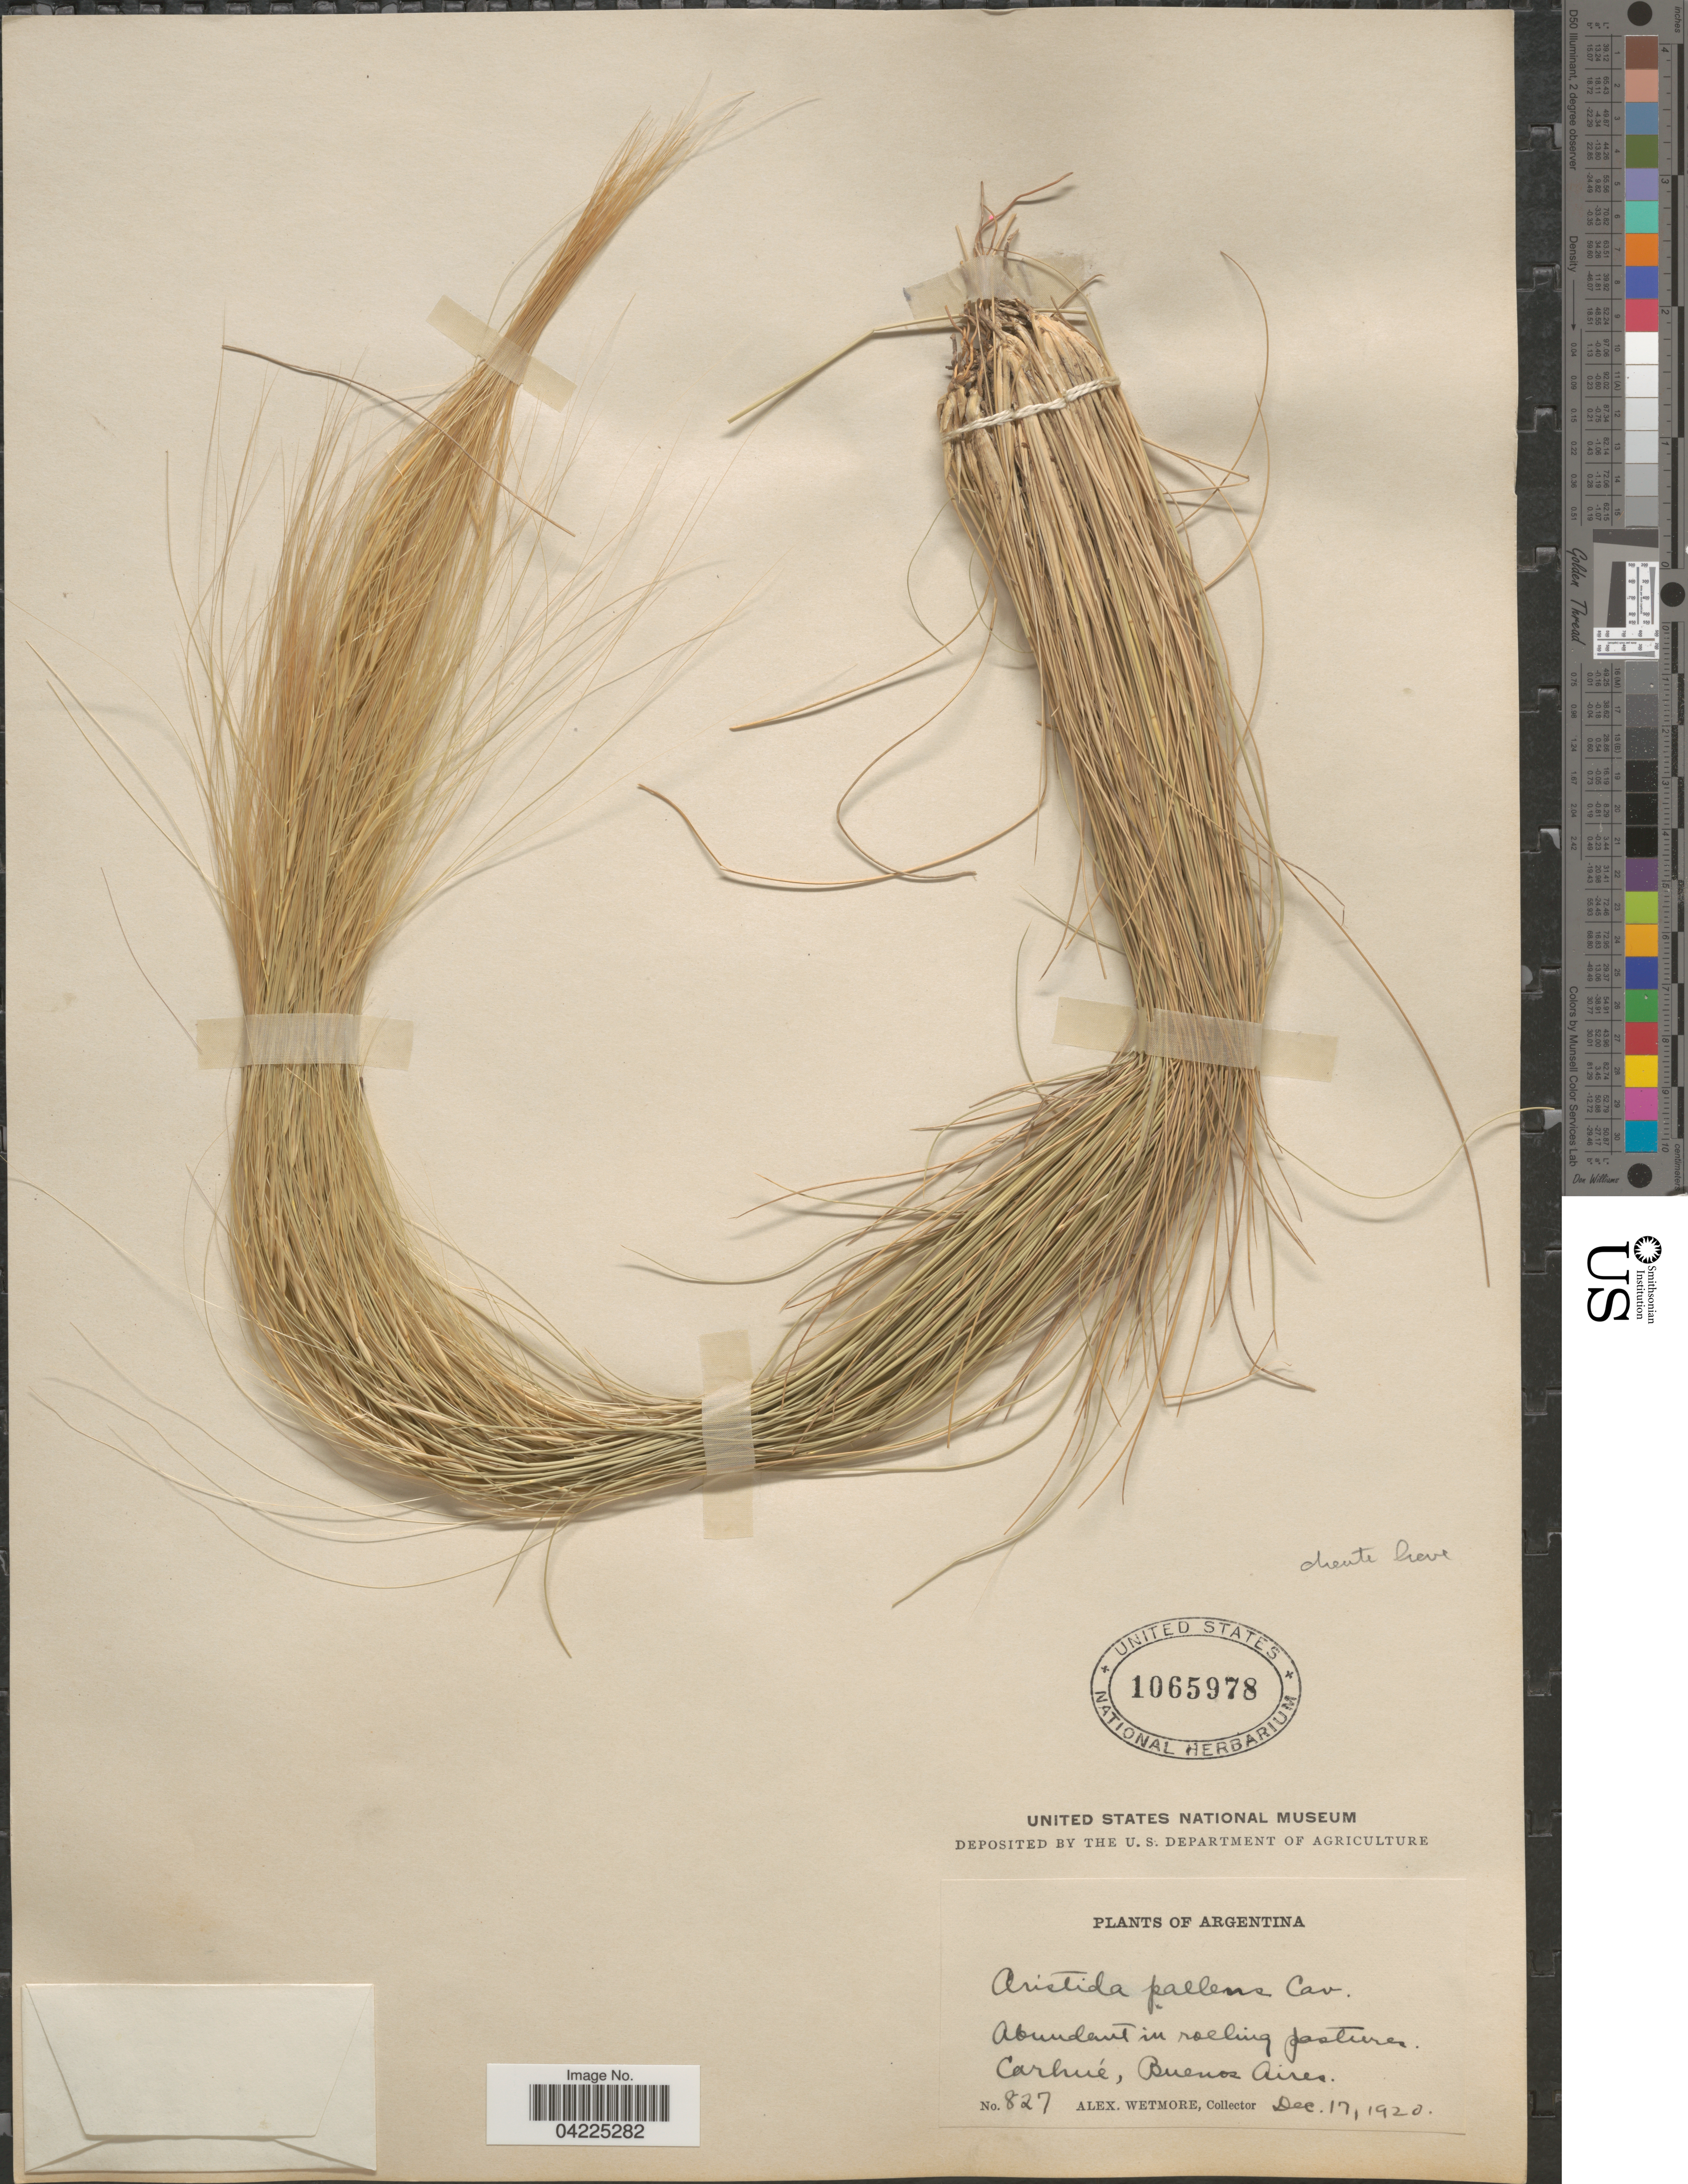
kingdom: Plantae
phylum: Tracheophyta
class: Liliopsida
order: Poales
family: Poaceae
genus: Aristida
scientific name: Aristida pallens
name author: Cav.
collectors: A. Wetmore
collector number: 827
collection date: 1920-12-17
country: Argentina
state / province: Buenos Aires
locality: Carhué.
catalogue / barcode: US 1065978